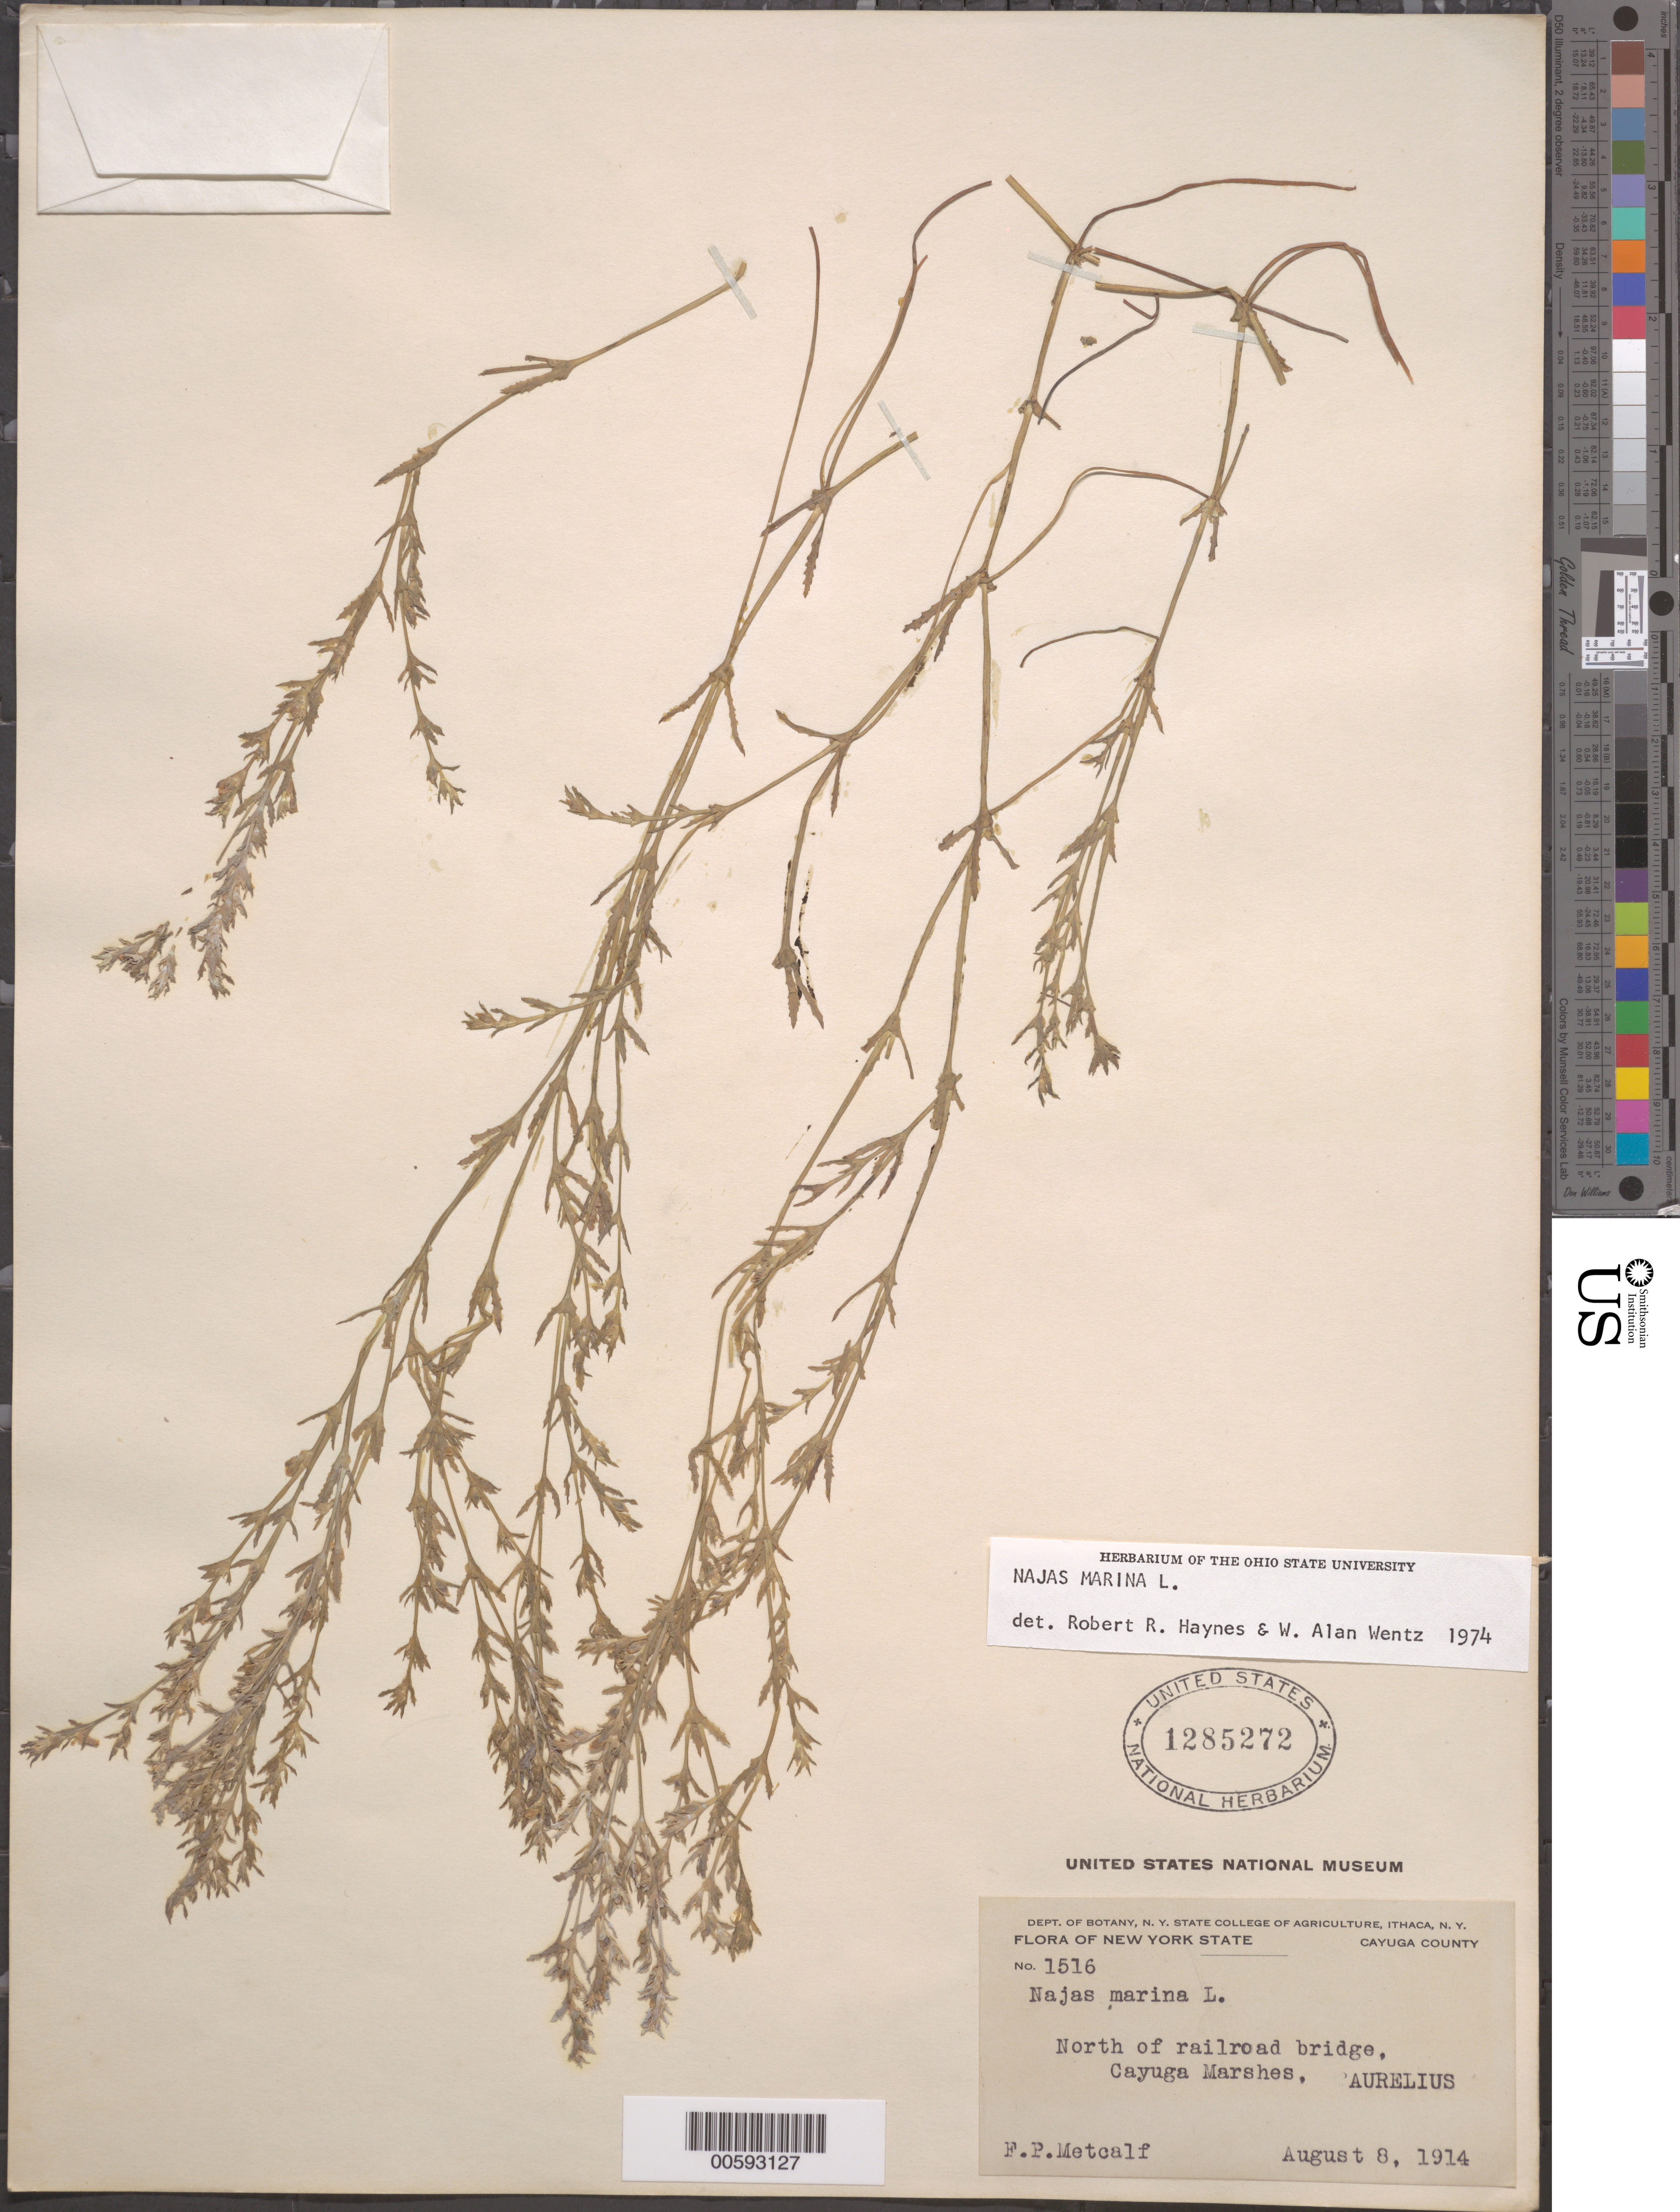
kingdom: Plantae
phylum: Tracheophyta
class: Liliopsida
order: Alismatales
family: Hydrocharitaceae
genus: Najas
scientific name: Najas marina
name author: L.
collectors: F. P. Metcalf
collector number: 1516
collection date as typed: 08 Aug 1914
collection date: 1914-08-08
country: United States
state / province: New York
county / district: Cayuga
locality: Cayuga Marshes, Paurelius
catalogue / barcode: US 1285272